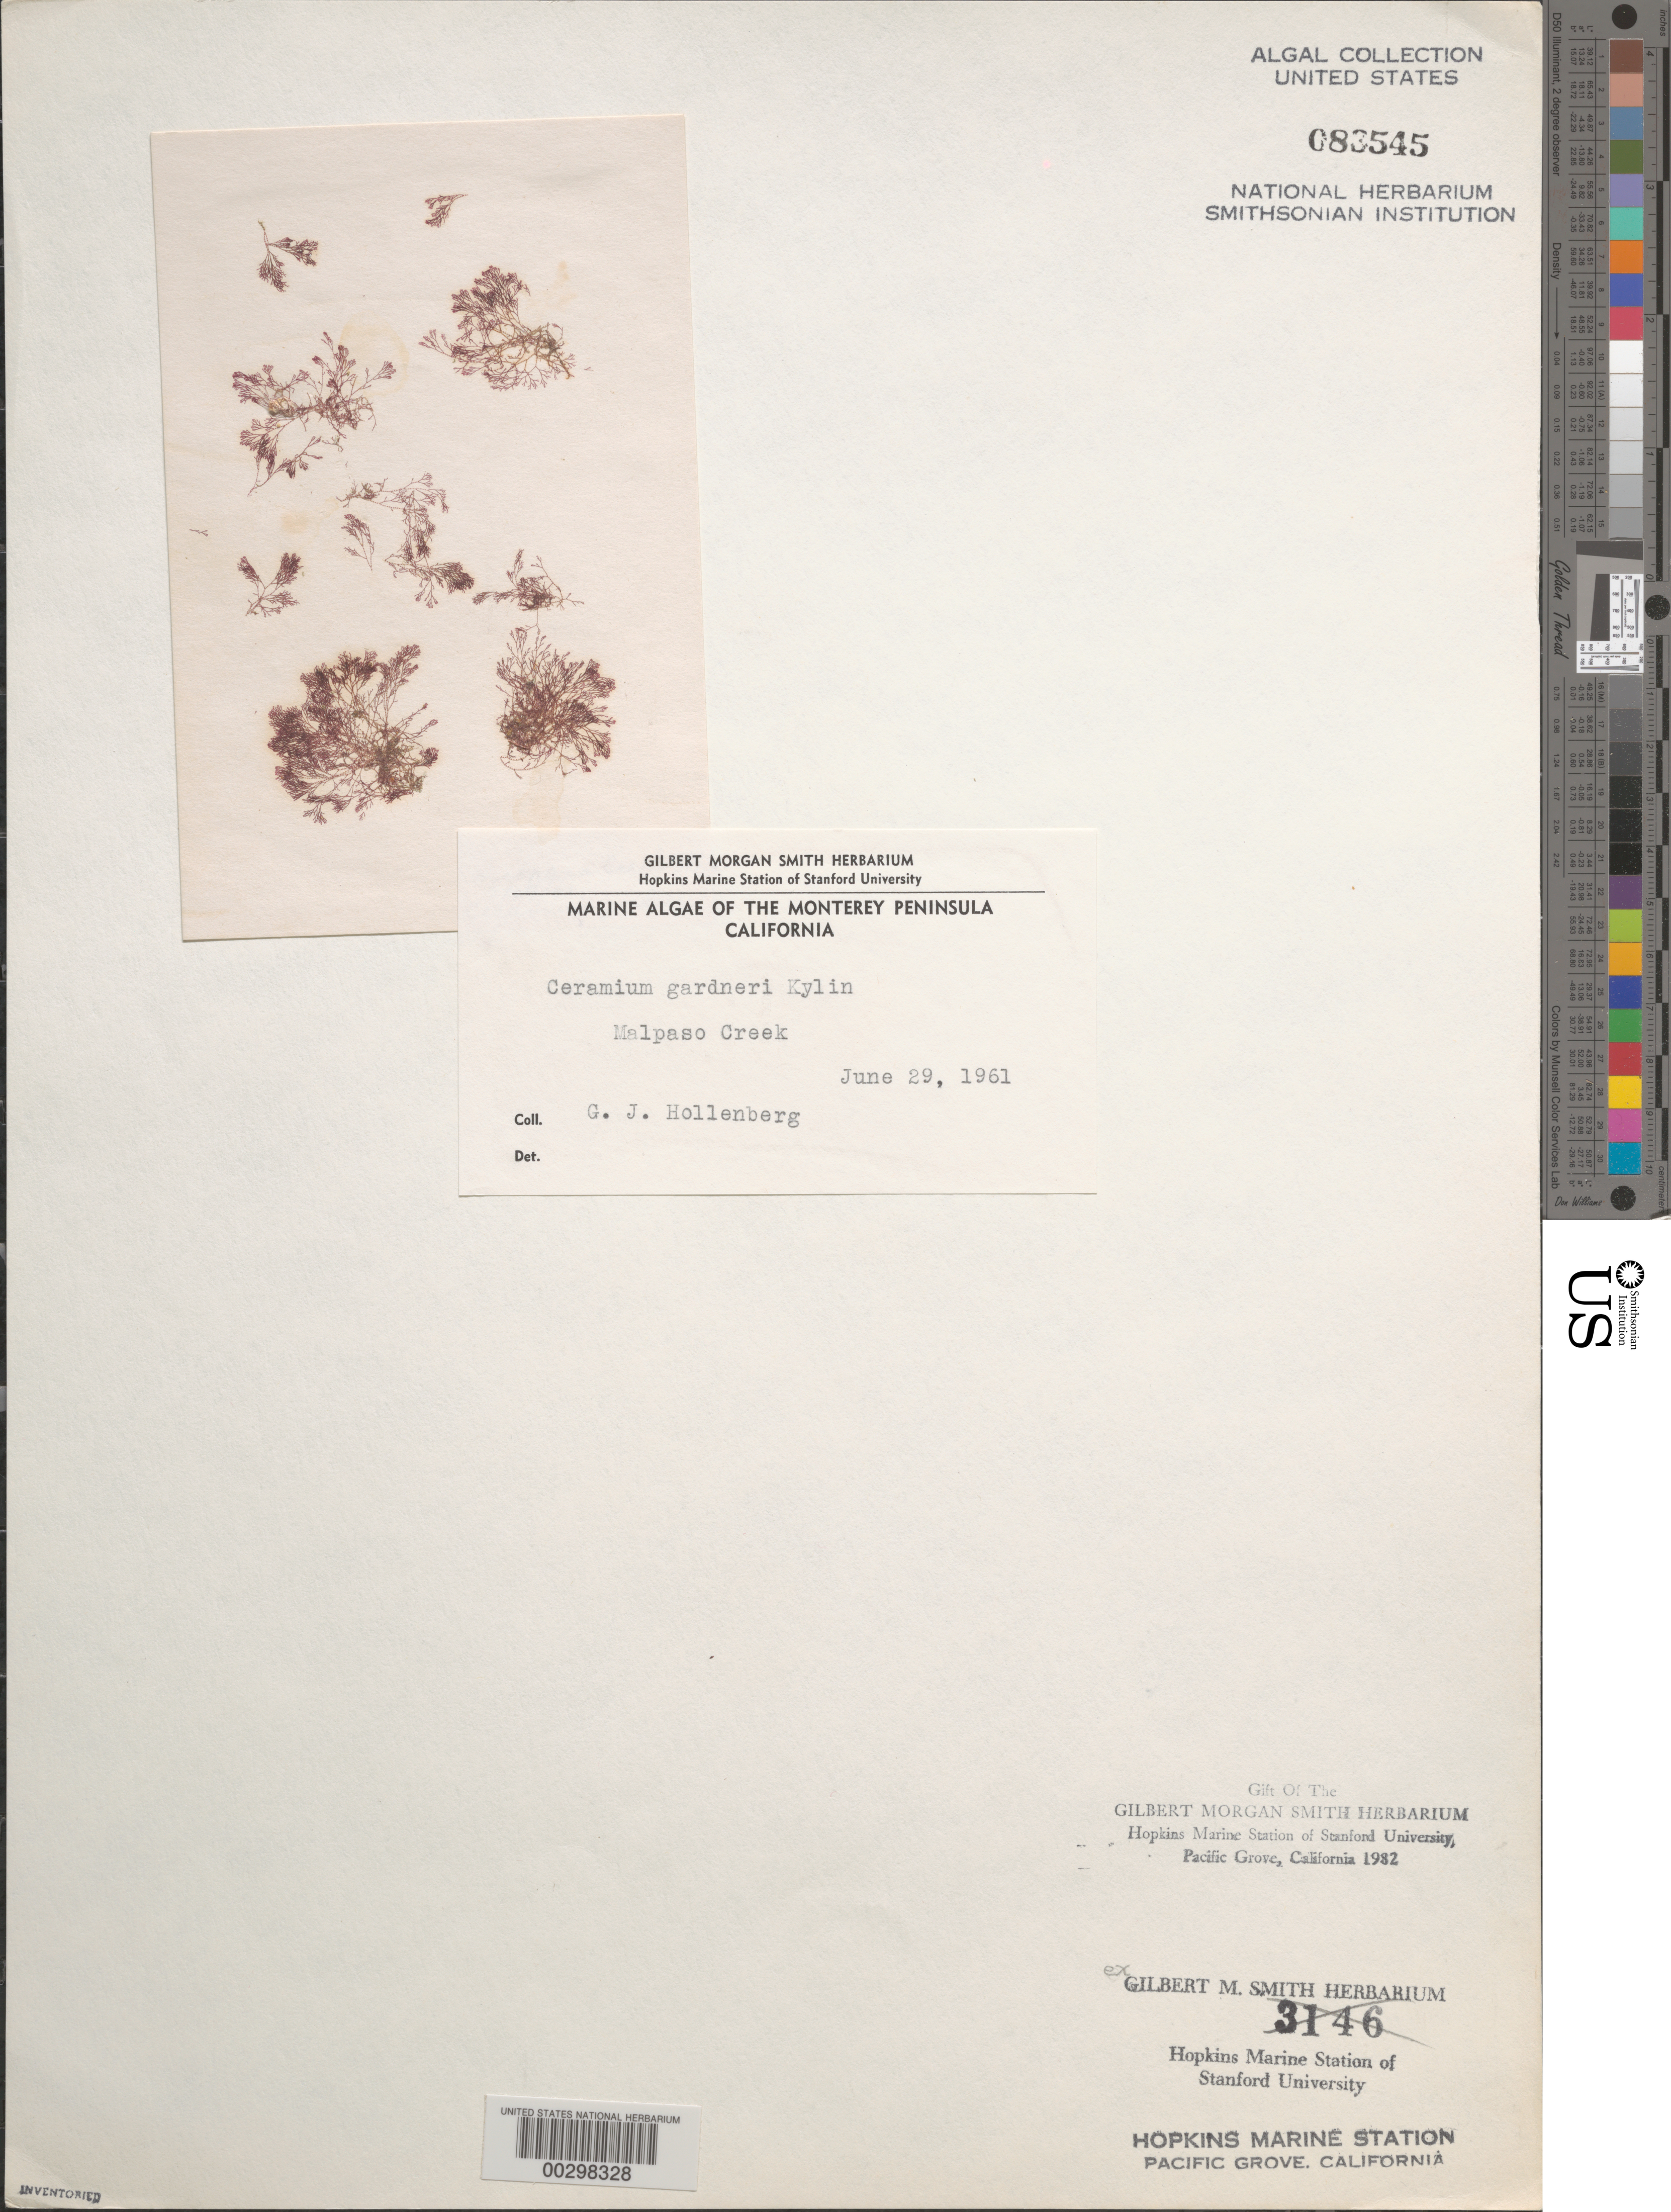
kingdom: Plantae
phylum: Rhodophyta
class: Florideophyceae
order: Ceramiales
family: Ceramiaceae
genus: Ceramium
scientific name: Ceramium gardneri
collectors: G. Hollenberg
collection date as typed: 29 Jun 1961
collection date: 1961-06-29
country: United States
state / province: California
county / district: Monterey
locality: Malpaso Creek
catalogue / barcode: US 83545